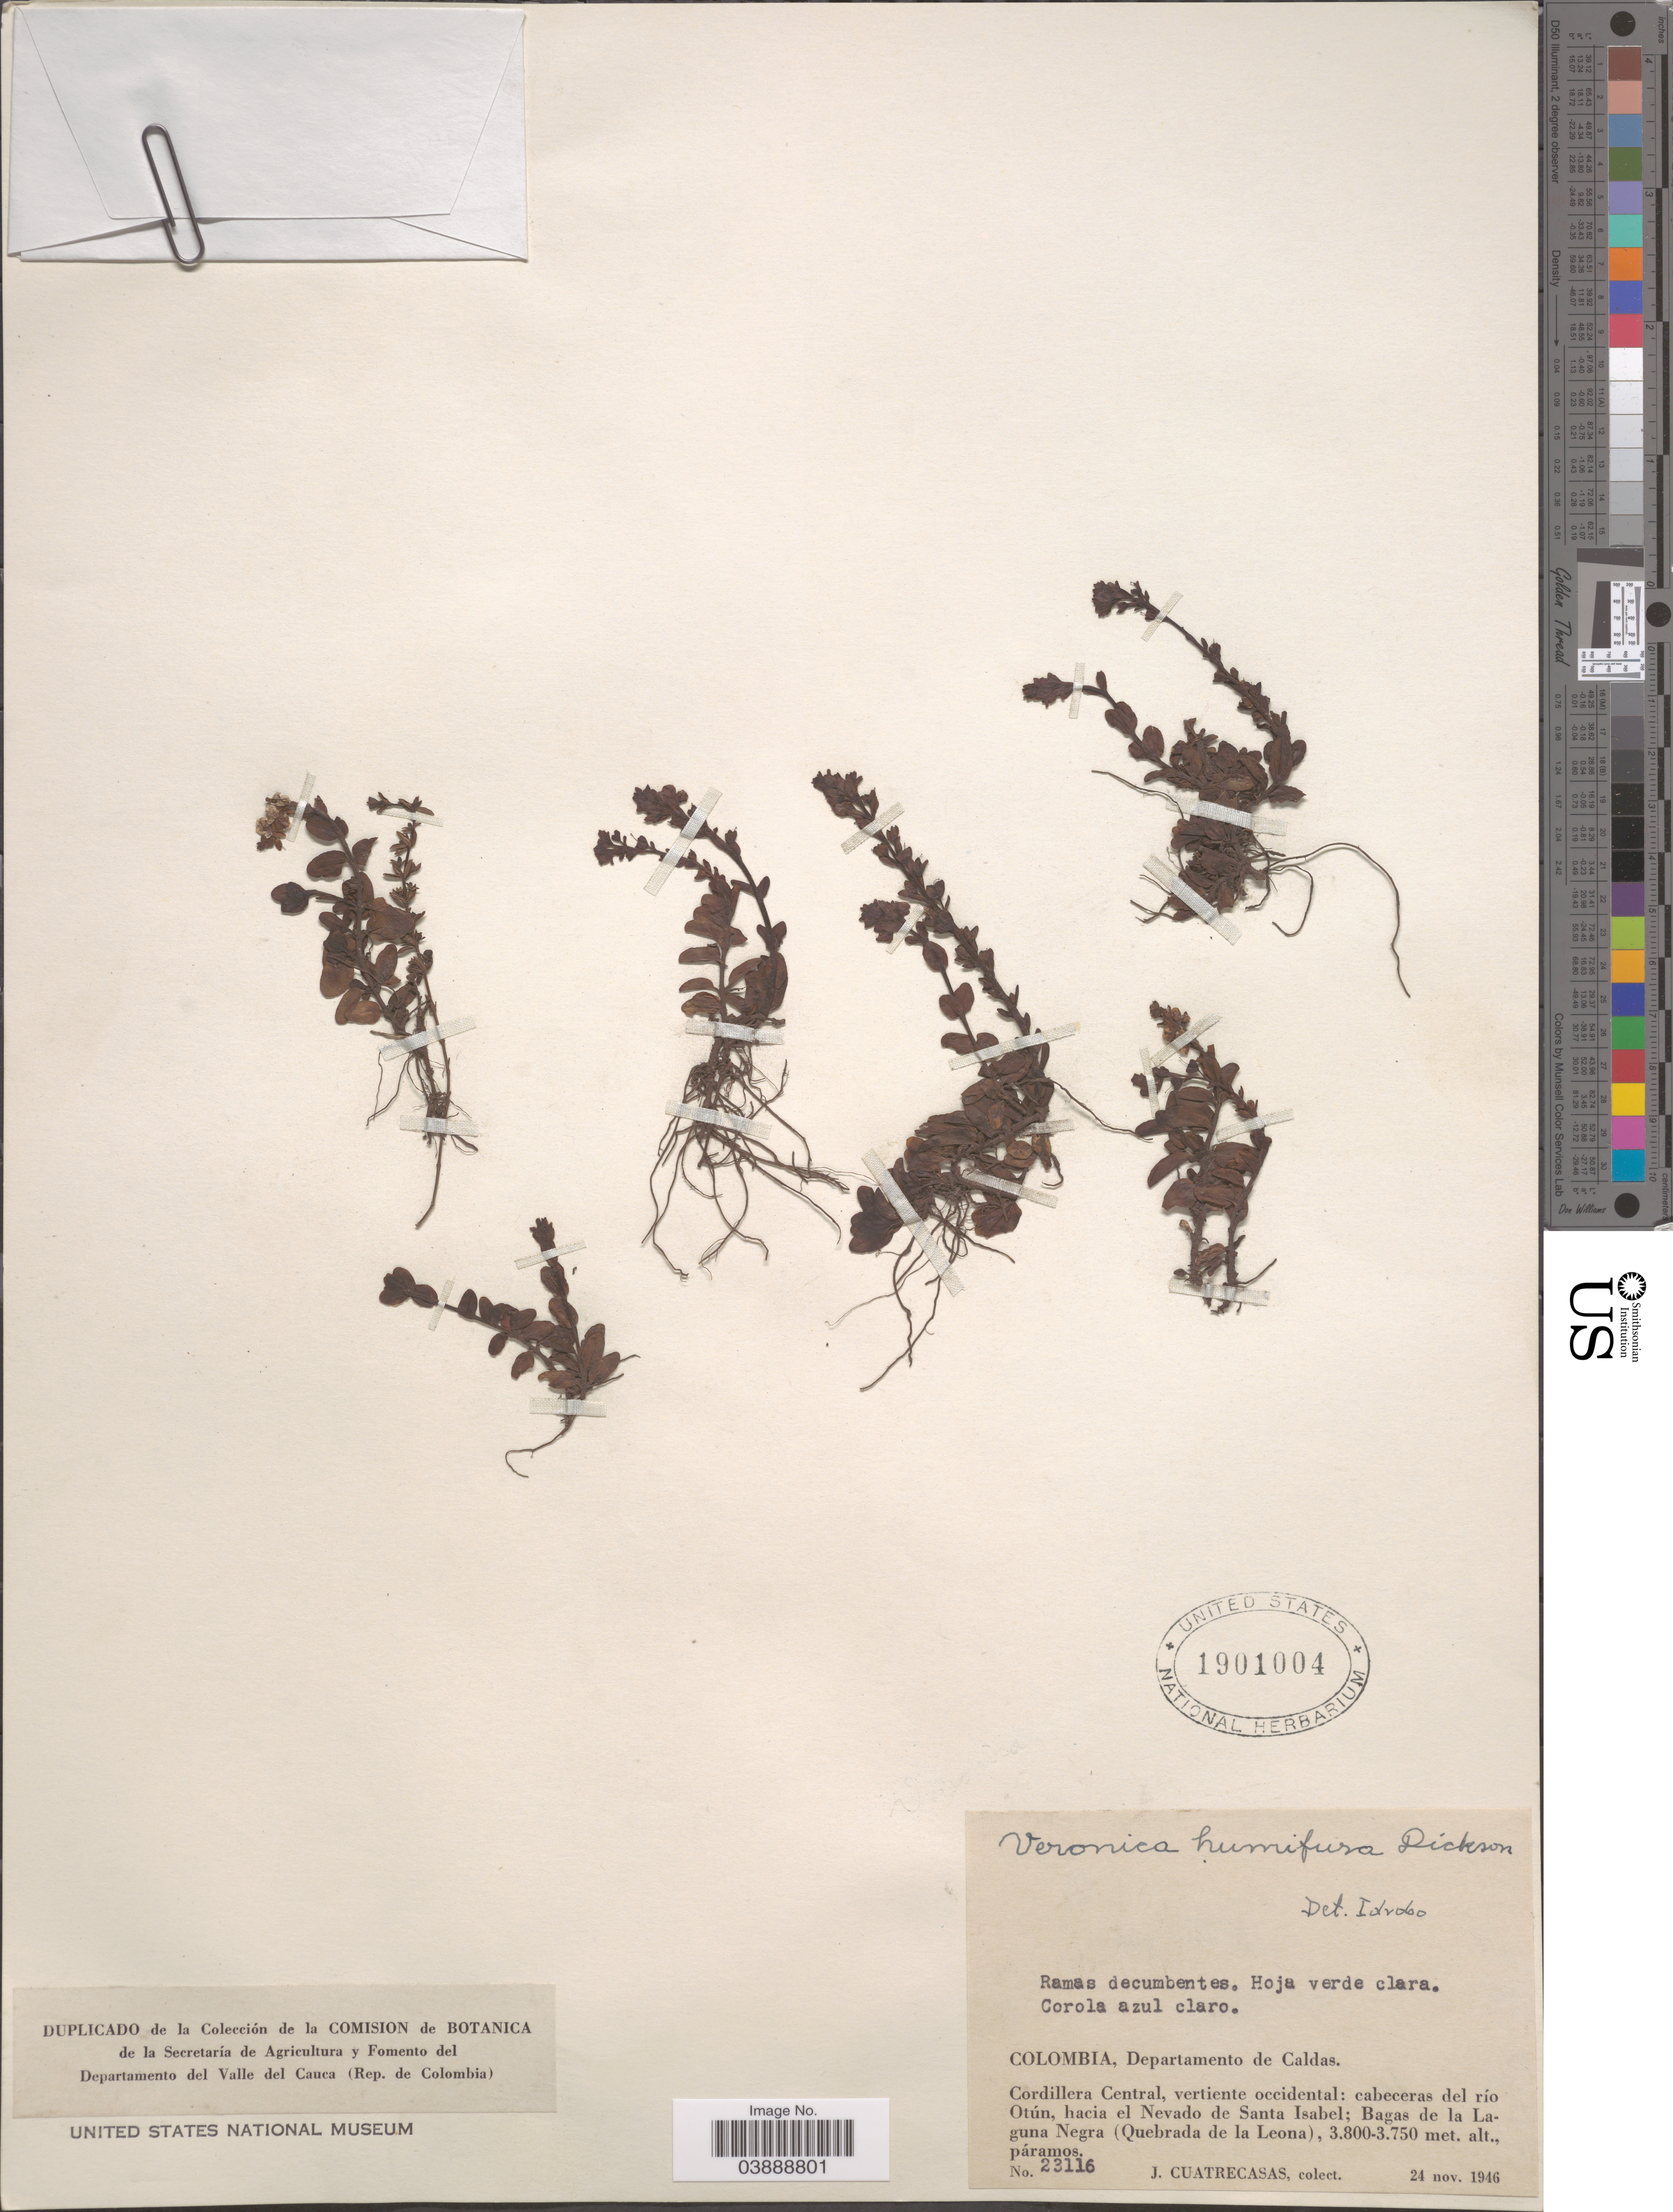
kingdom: Plantae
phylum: Tracheophyta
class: Magnoliopsida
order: Lamiales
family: Plantaginaceae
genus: Veronica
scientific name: Veronica serpyllifolia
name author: L.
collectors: J. Cuatrecasas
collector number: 23116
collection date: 1946-11-24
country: Colombia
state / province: Caldas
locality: Departamento de Caldas. Cordillera Central, vertiente occidental: cabeceras del río Otún, hacia el Nevado de Santa Isabel; Bagas de la Laguna Negra (Quebrada de la Leona), páramos.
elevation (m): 3750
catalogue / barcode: US 1901004